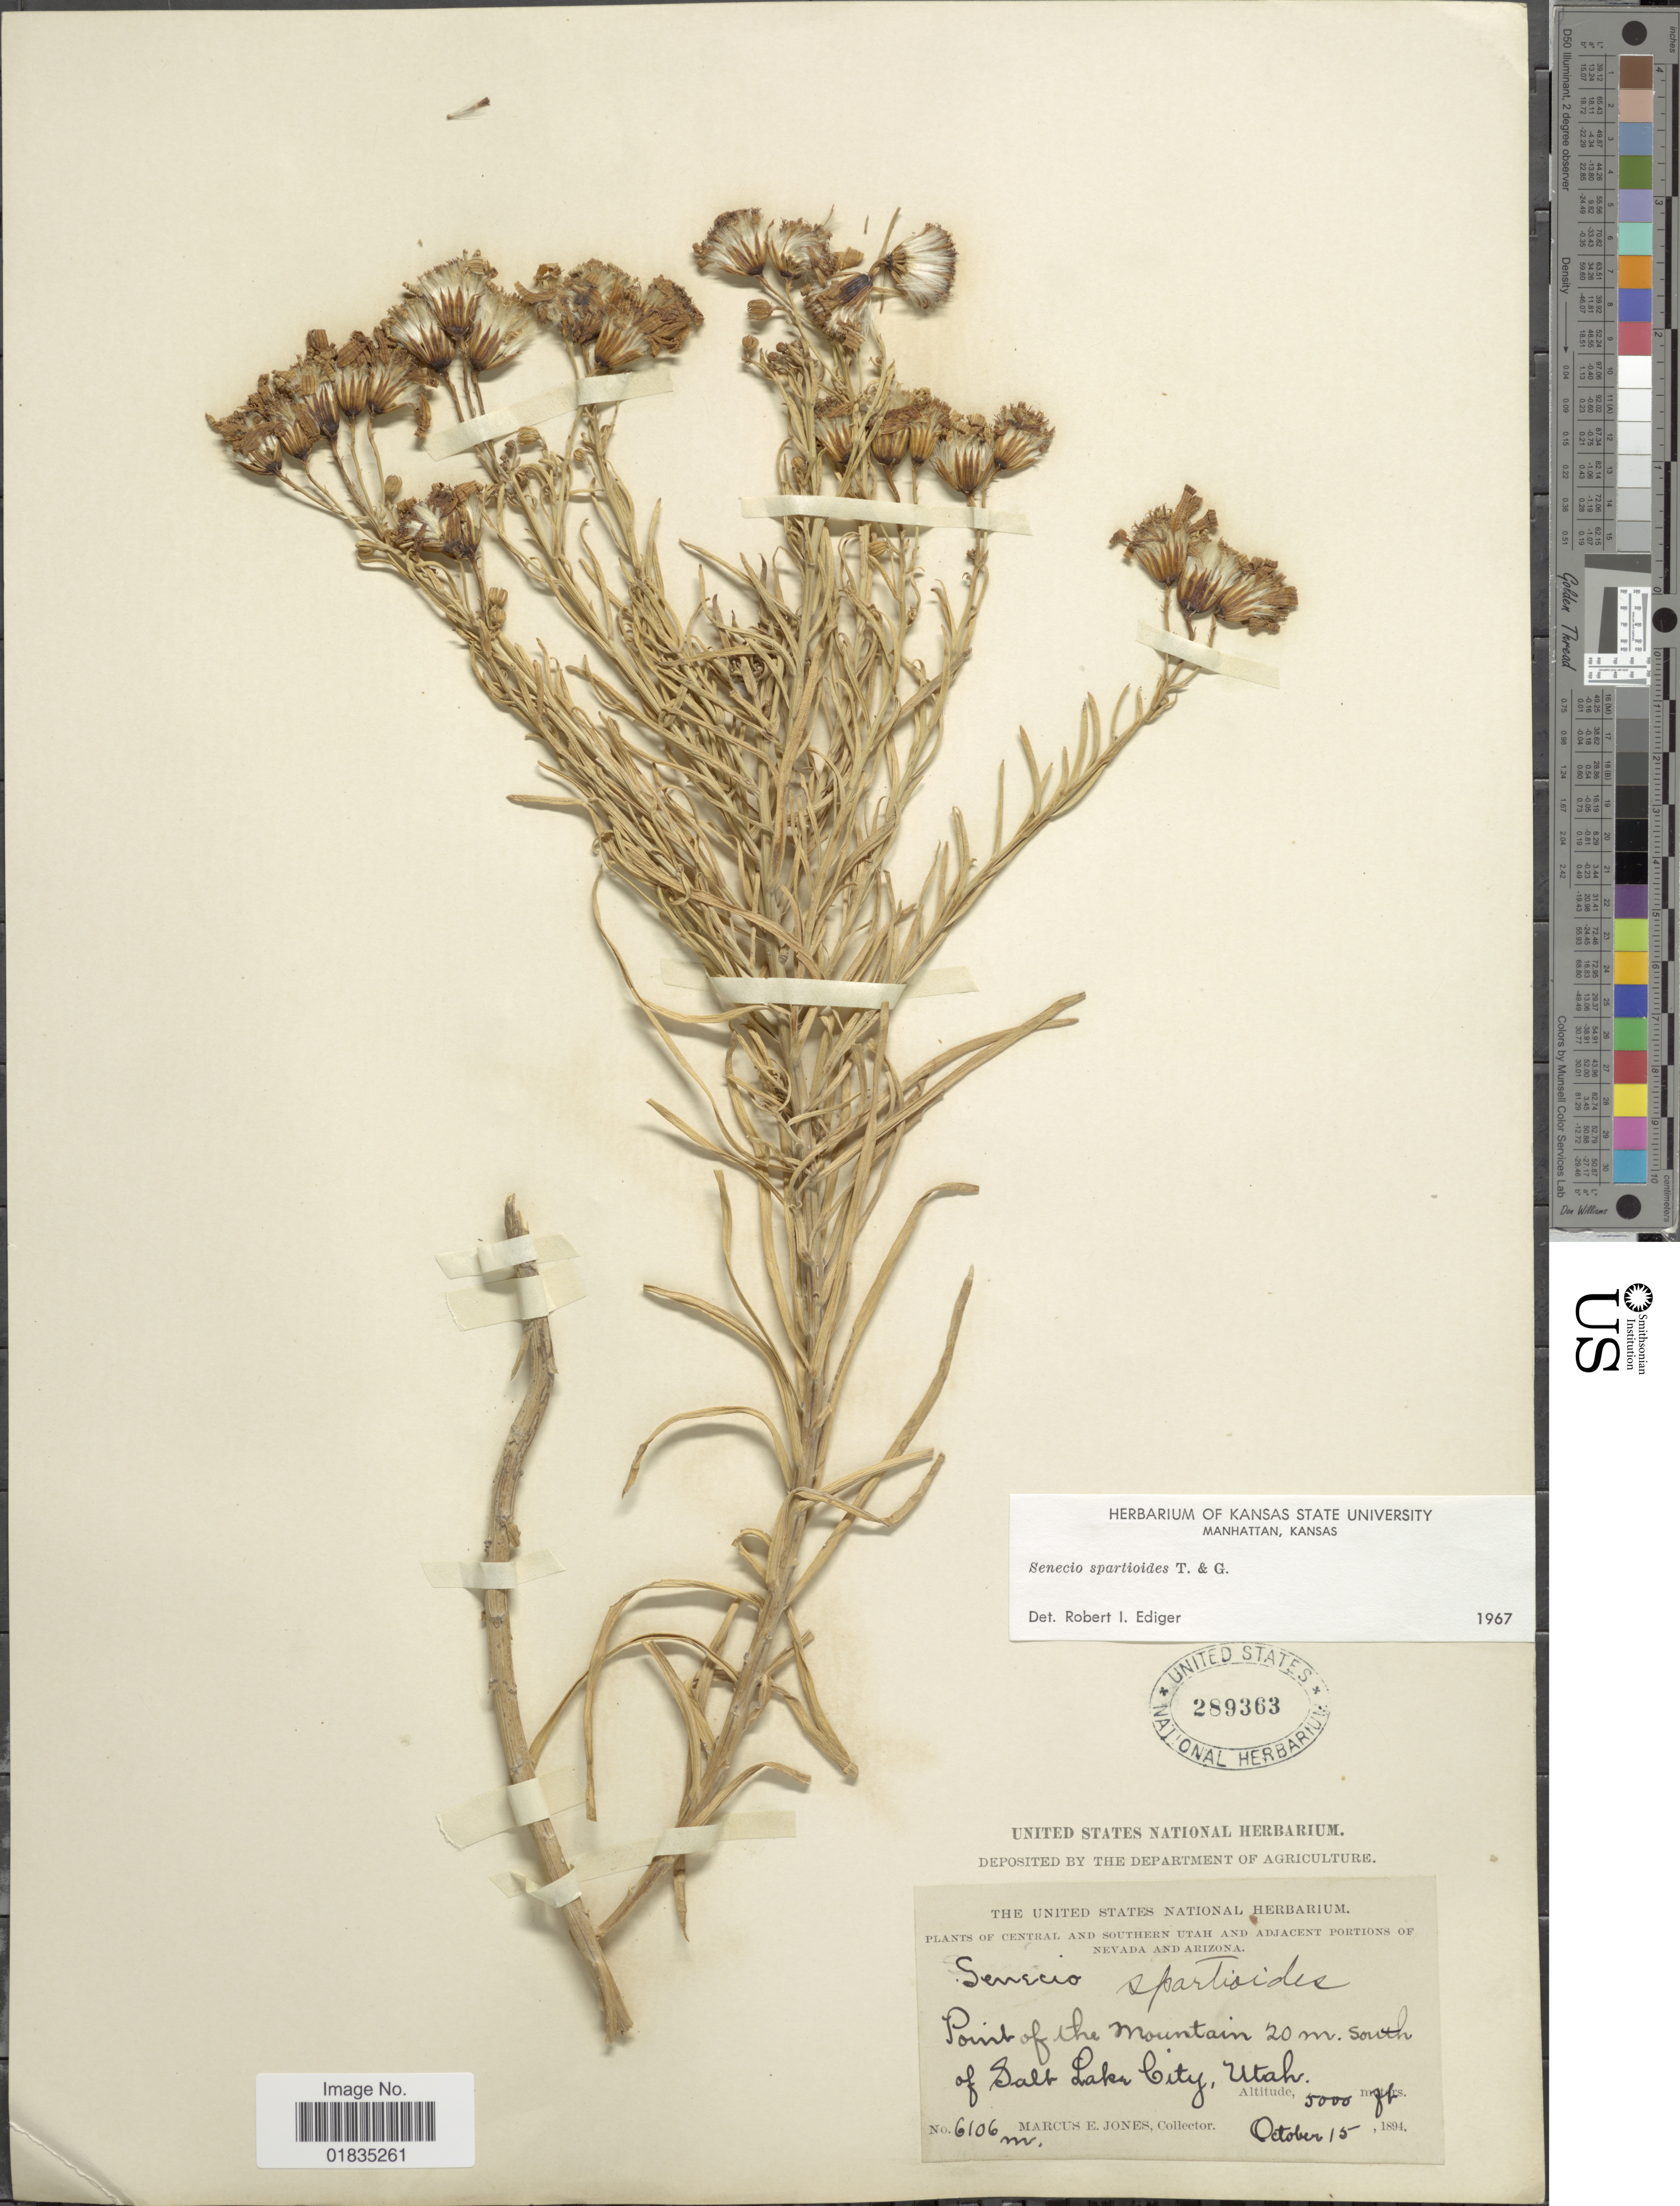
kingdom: Plantae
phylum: Tracheophyta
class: Magnoliopsida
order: Asterales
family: Asteraceae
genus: Senecio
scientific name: Senecio spartioides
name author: Torr. & A. Gray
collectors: M. E. Jones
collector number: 6106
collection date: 1894-10-15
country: United States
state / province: Utah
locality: Central and Southern Utah and adjacent portions of Nevada and Arizona, Point of the Mountain 20 m. south of Salt Lake City.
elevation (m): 1524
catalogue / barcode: US 289363